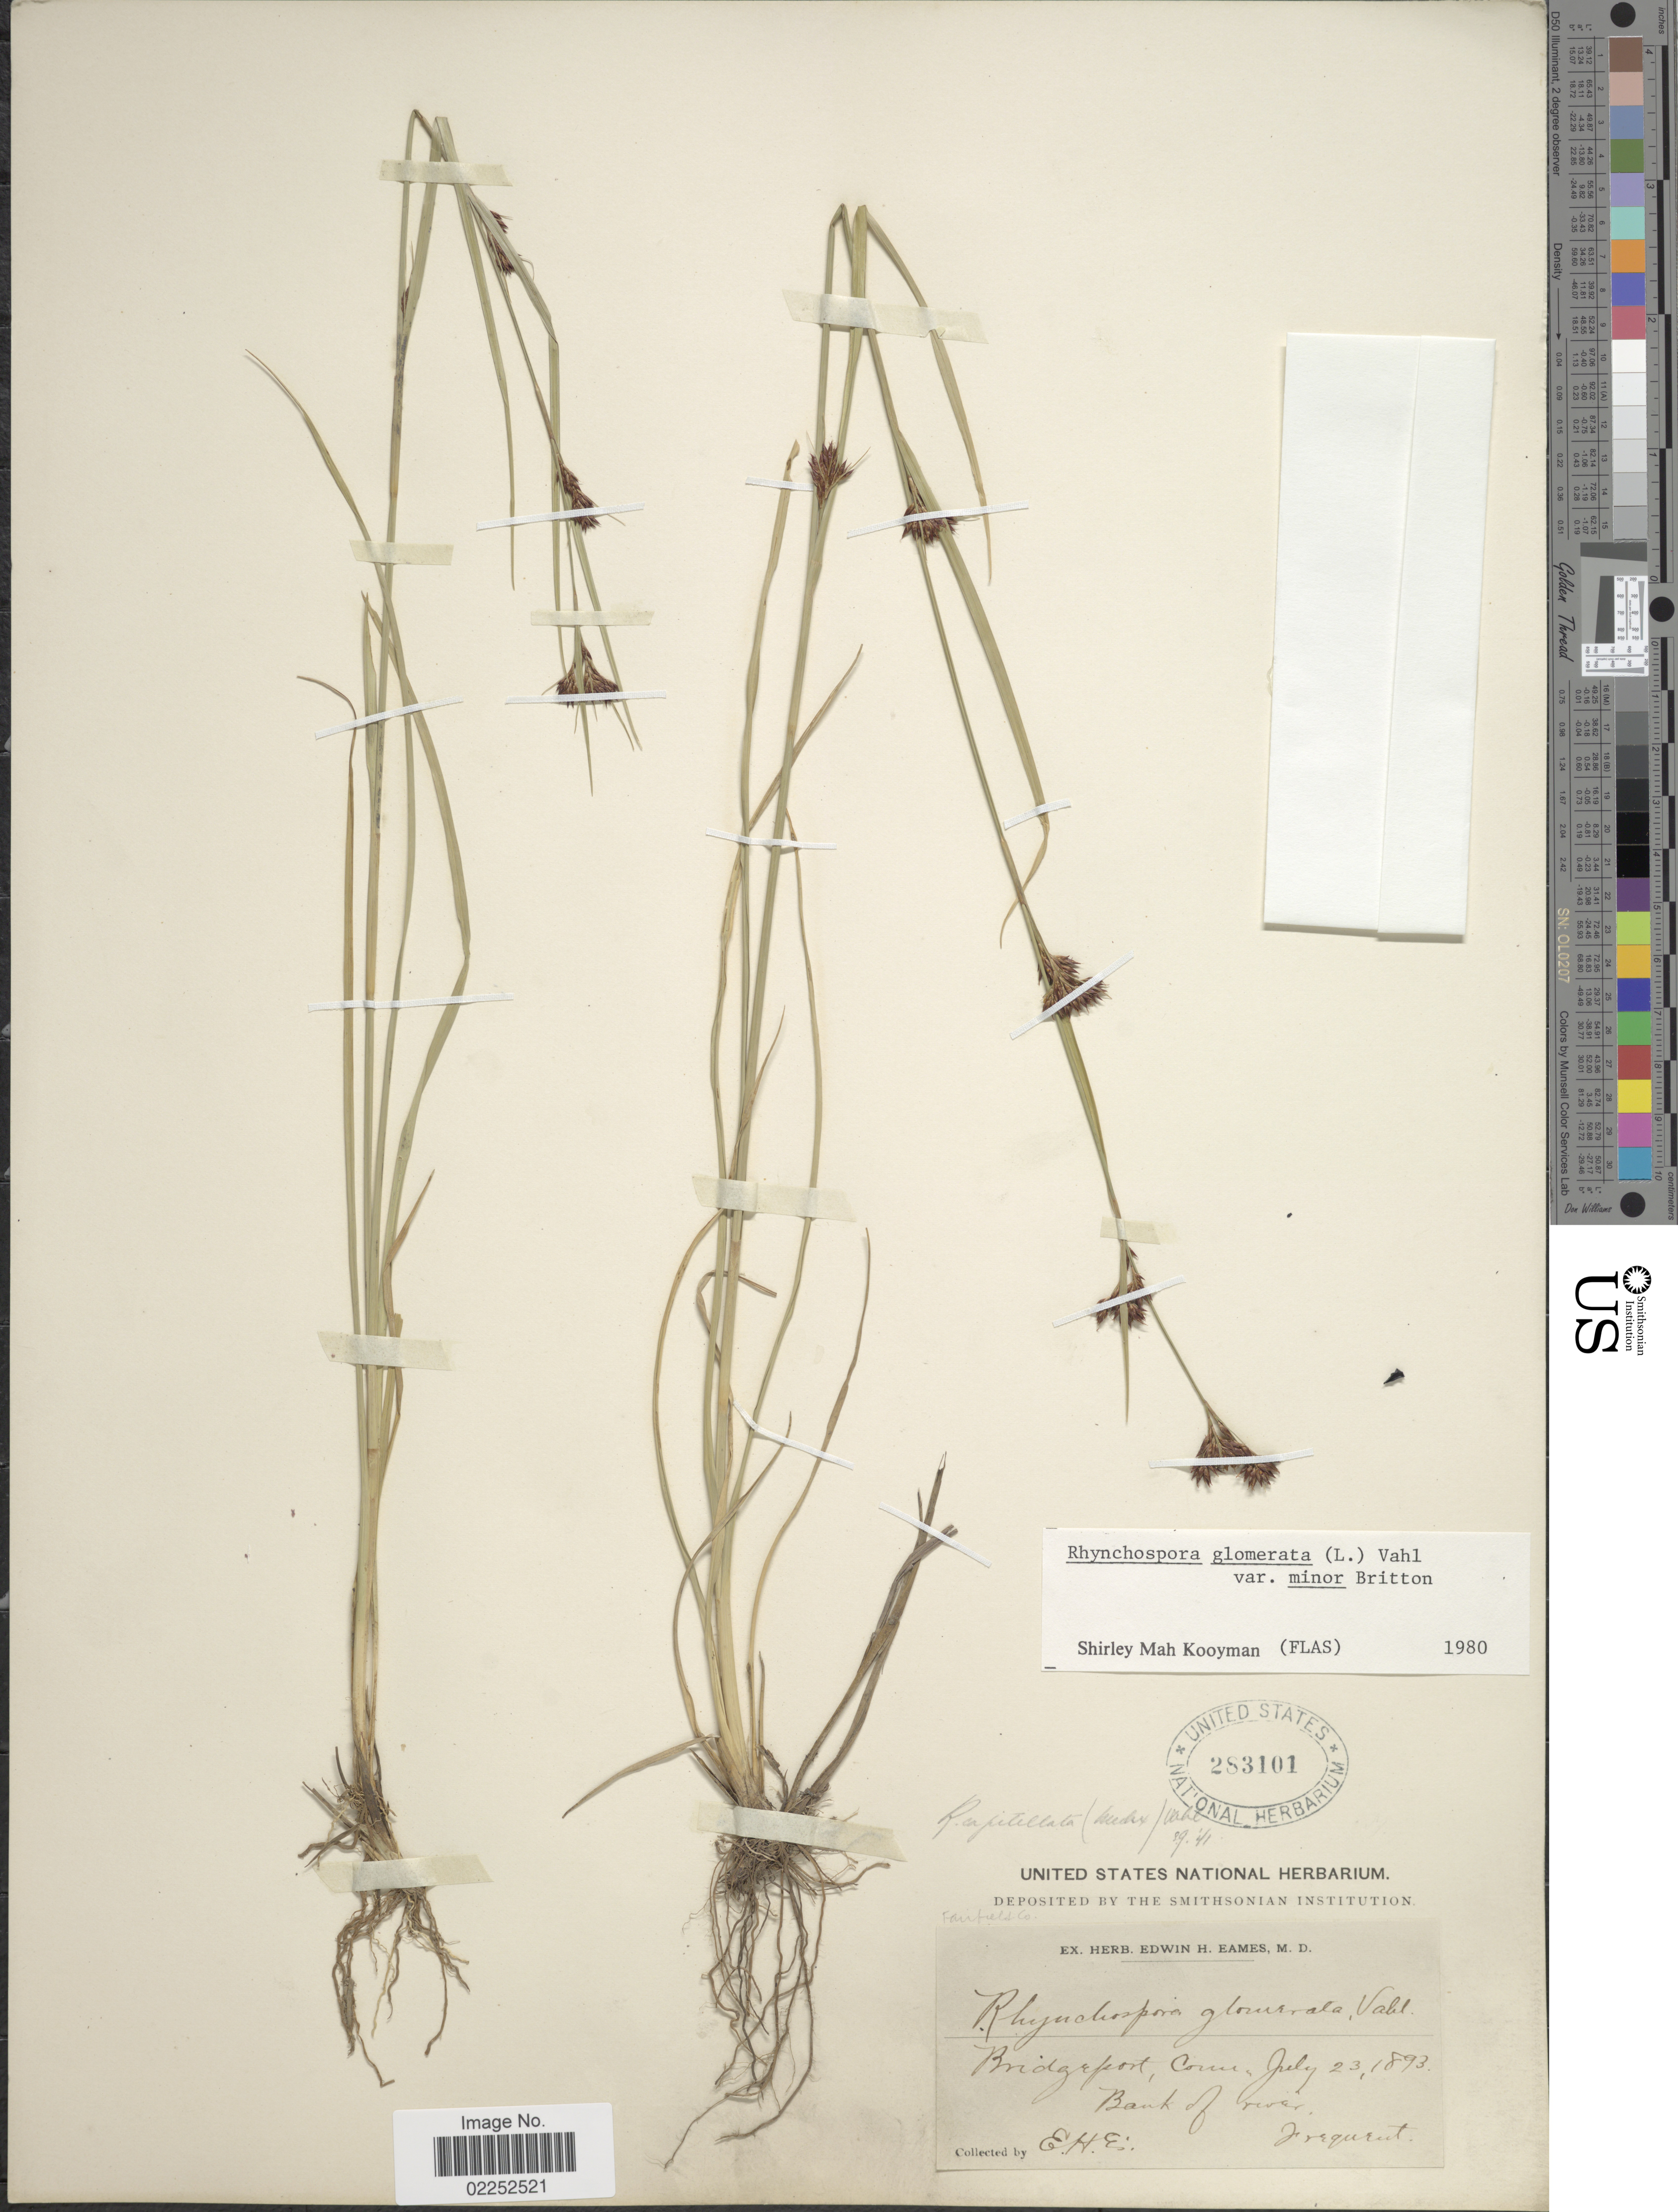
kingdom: Plantae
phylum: Tracheophyta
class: Liliopsida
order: Poales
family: Cyperaceae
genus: Rhynchospora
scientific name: Rhynchospora capitellata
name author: (Michx.) Vahl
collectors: E. H. Eames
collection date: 1893-07-23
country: United States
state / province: Connecticut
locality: Bridgeport, Bank of river, Fairfield Co.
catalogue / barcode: US 283101